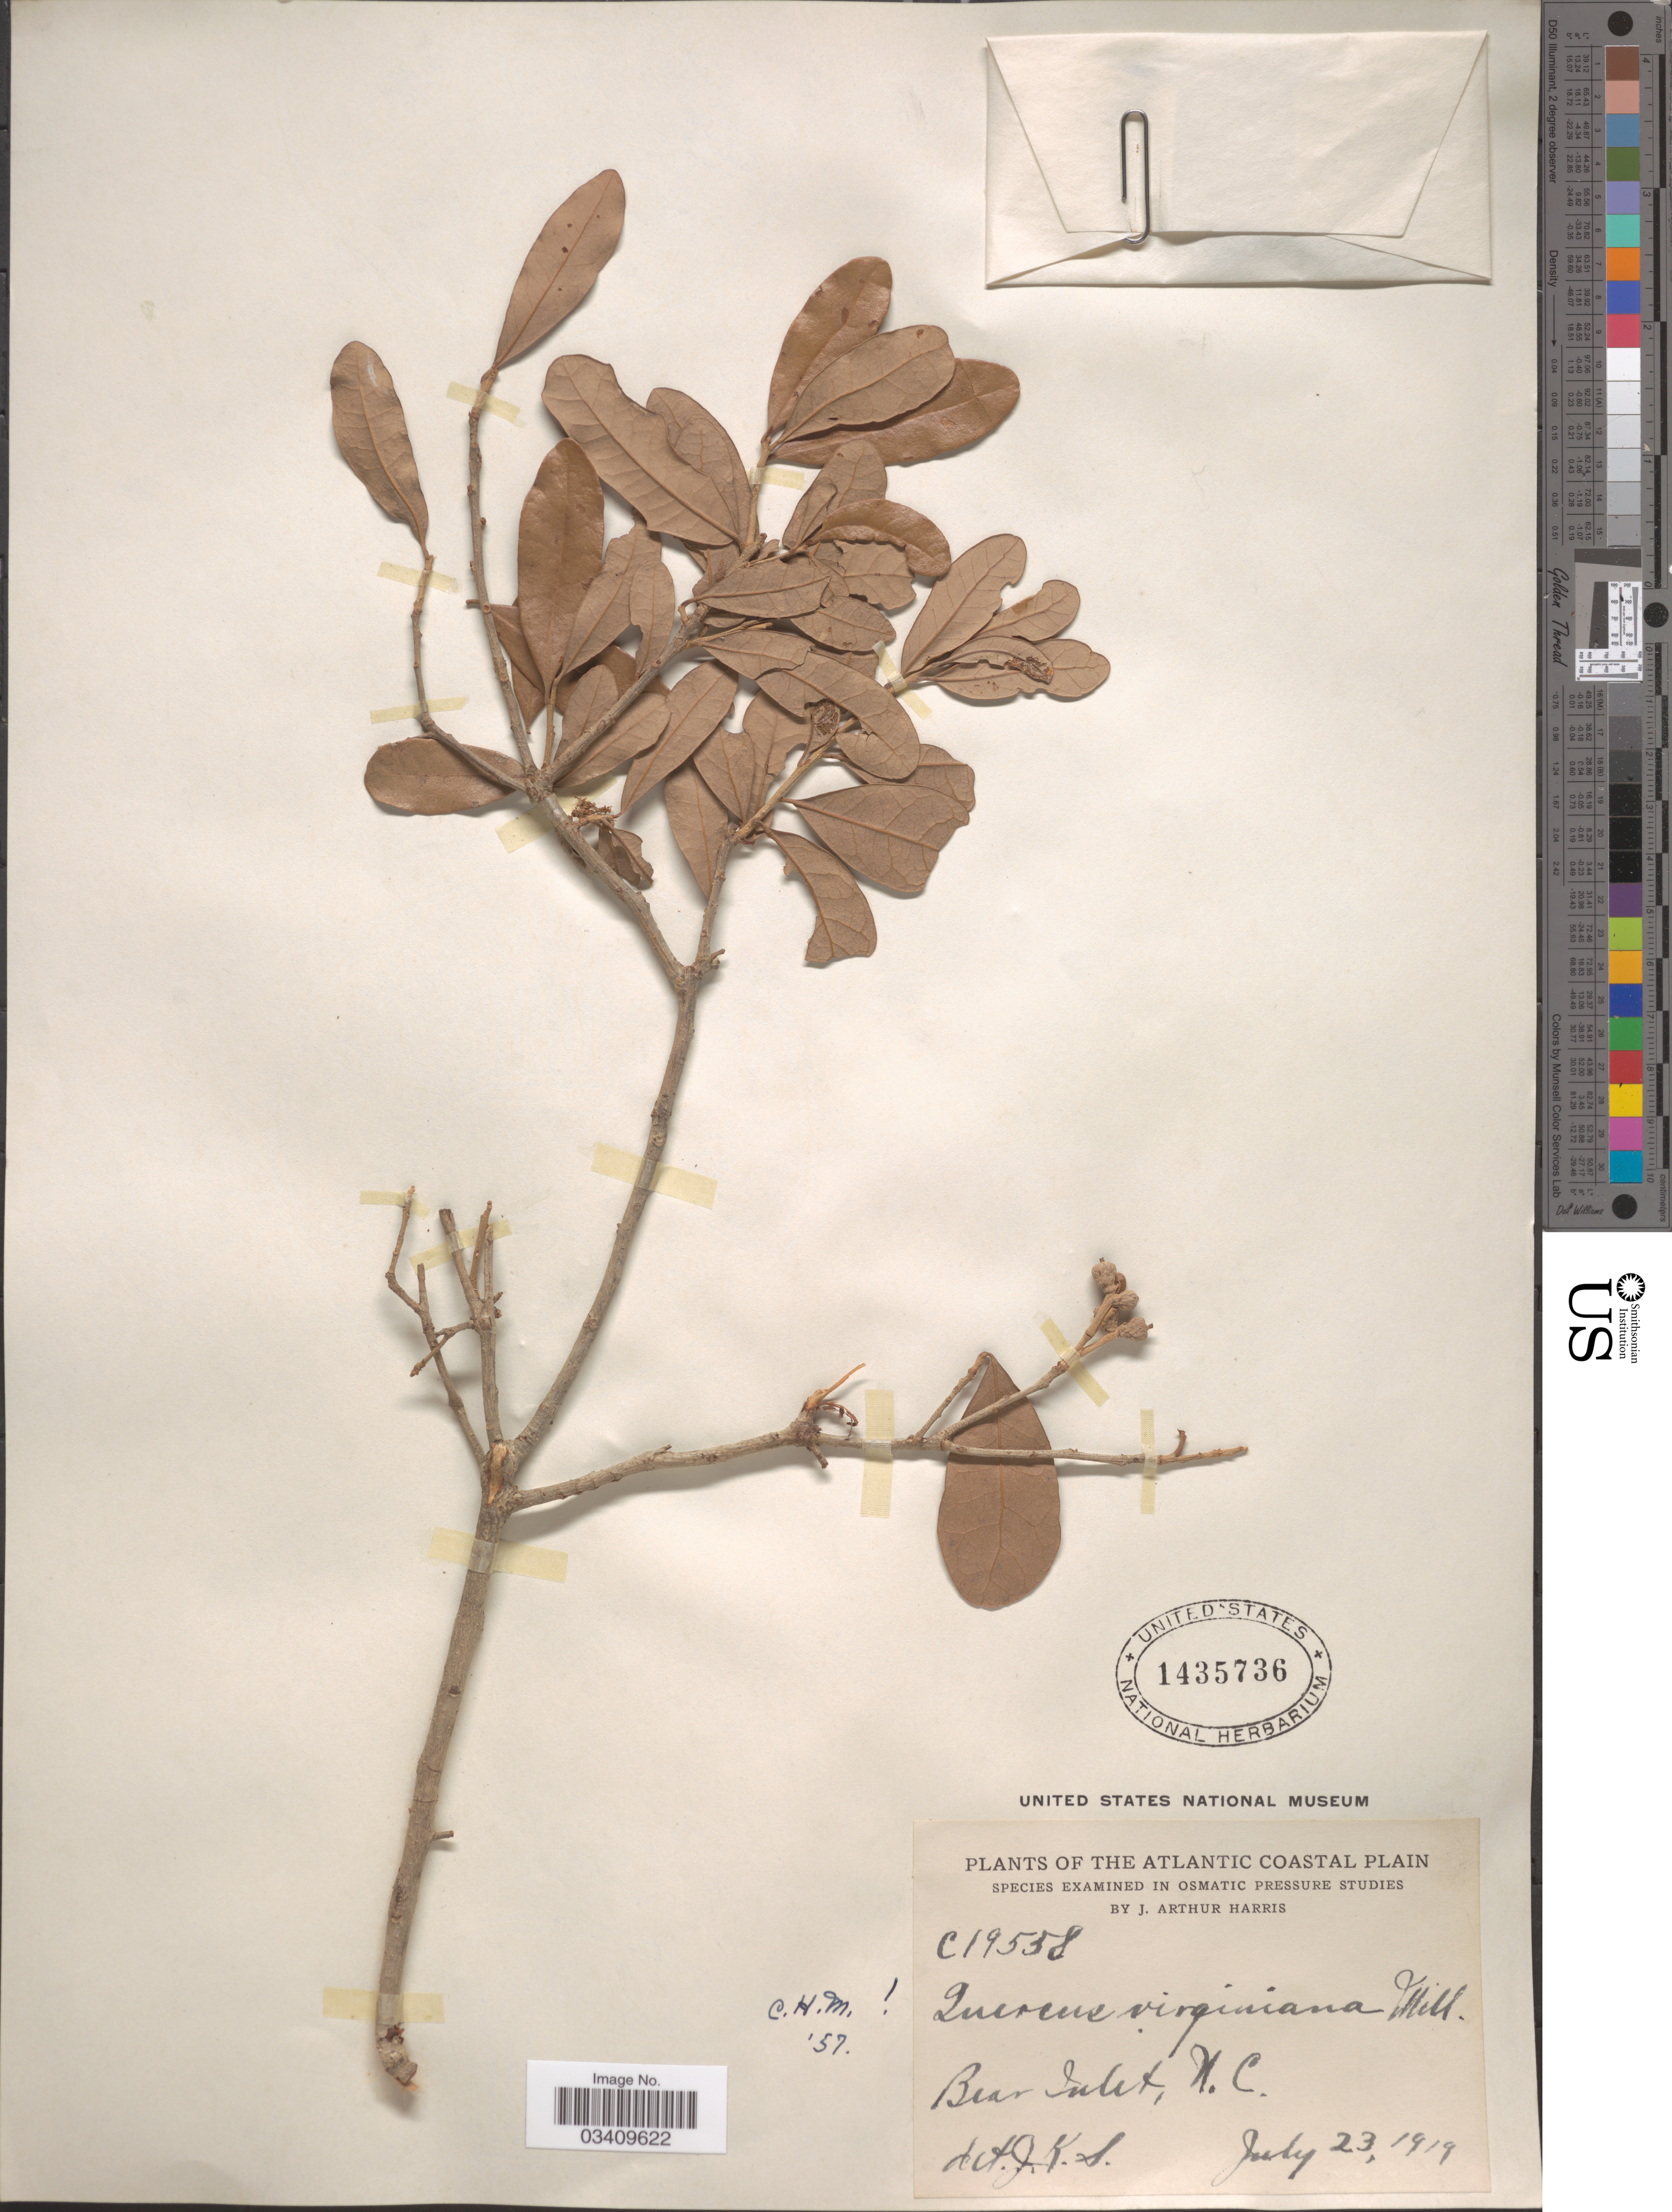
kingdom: Plantae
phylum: Tracheophyta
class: Magnoliopsida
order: Fagales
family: Fagaceae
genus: Quercus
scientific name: Quercus virginiana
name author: Mill.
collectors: J. A. Harris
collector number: C19558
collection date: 1919-07-23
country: United States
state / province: North Carolina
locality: The Atlantic Coastal Plain. Bear Inlet.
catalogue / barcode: US 1435736